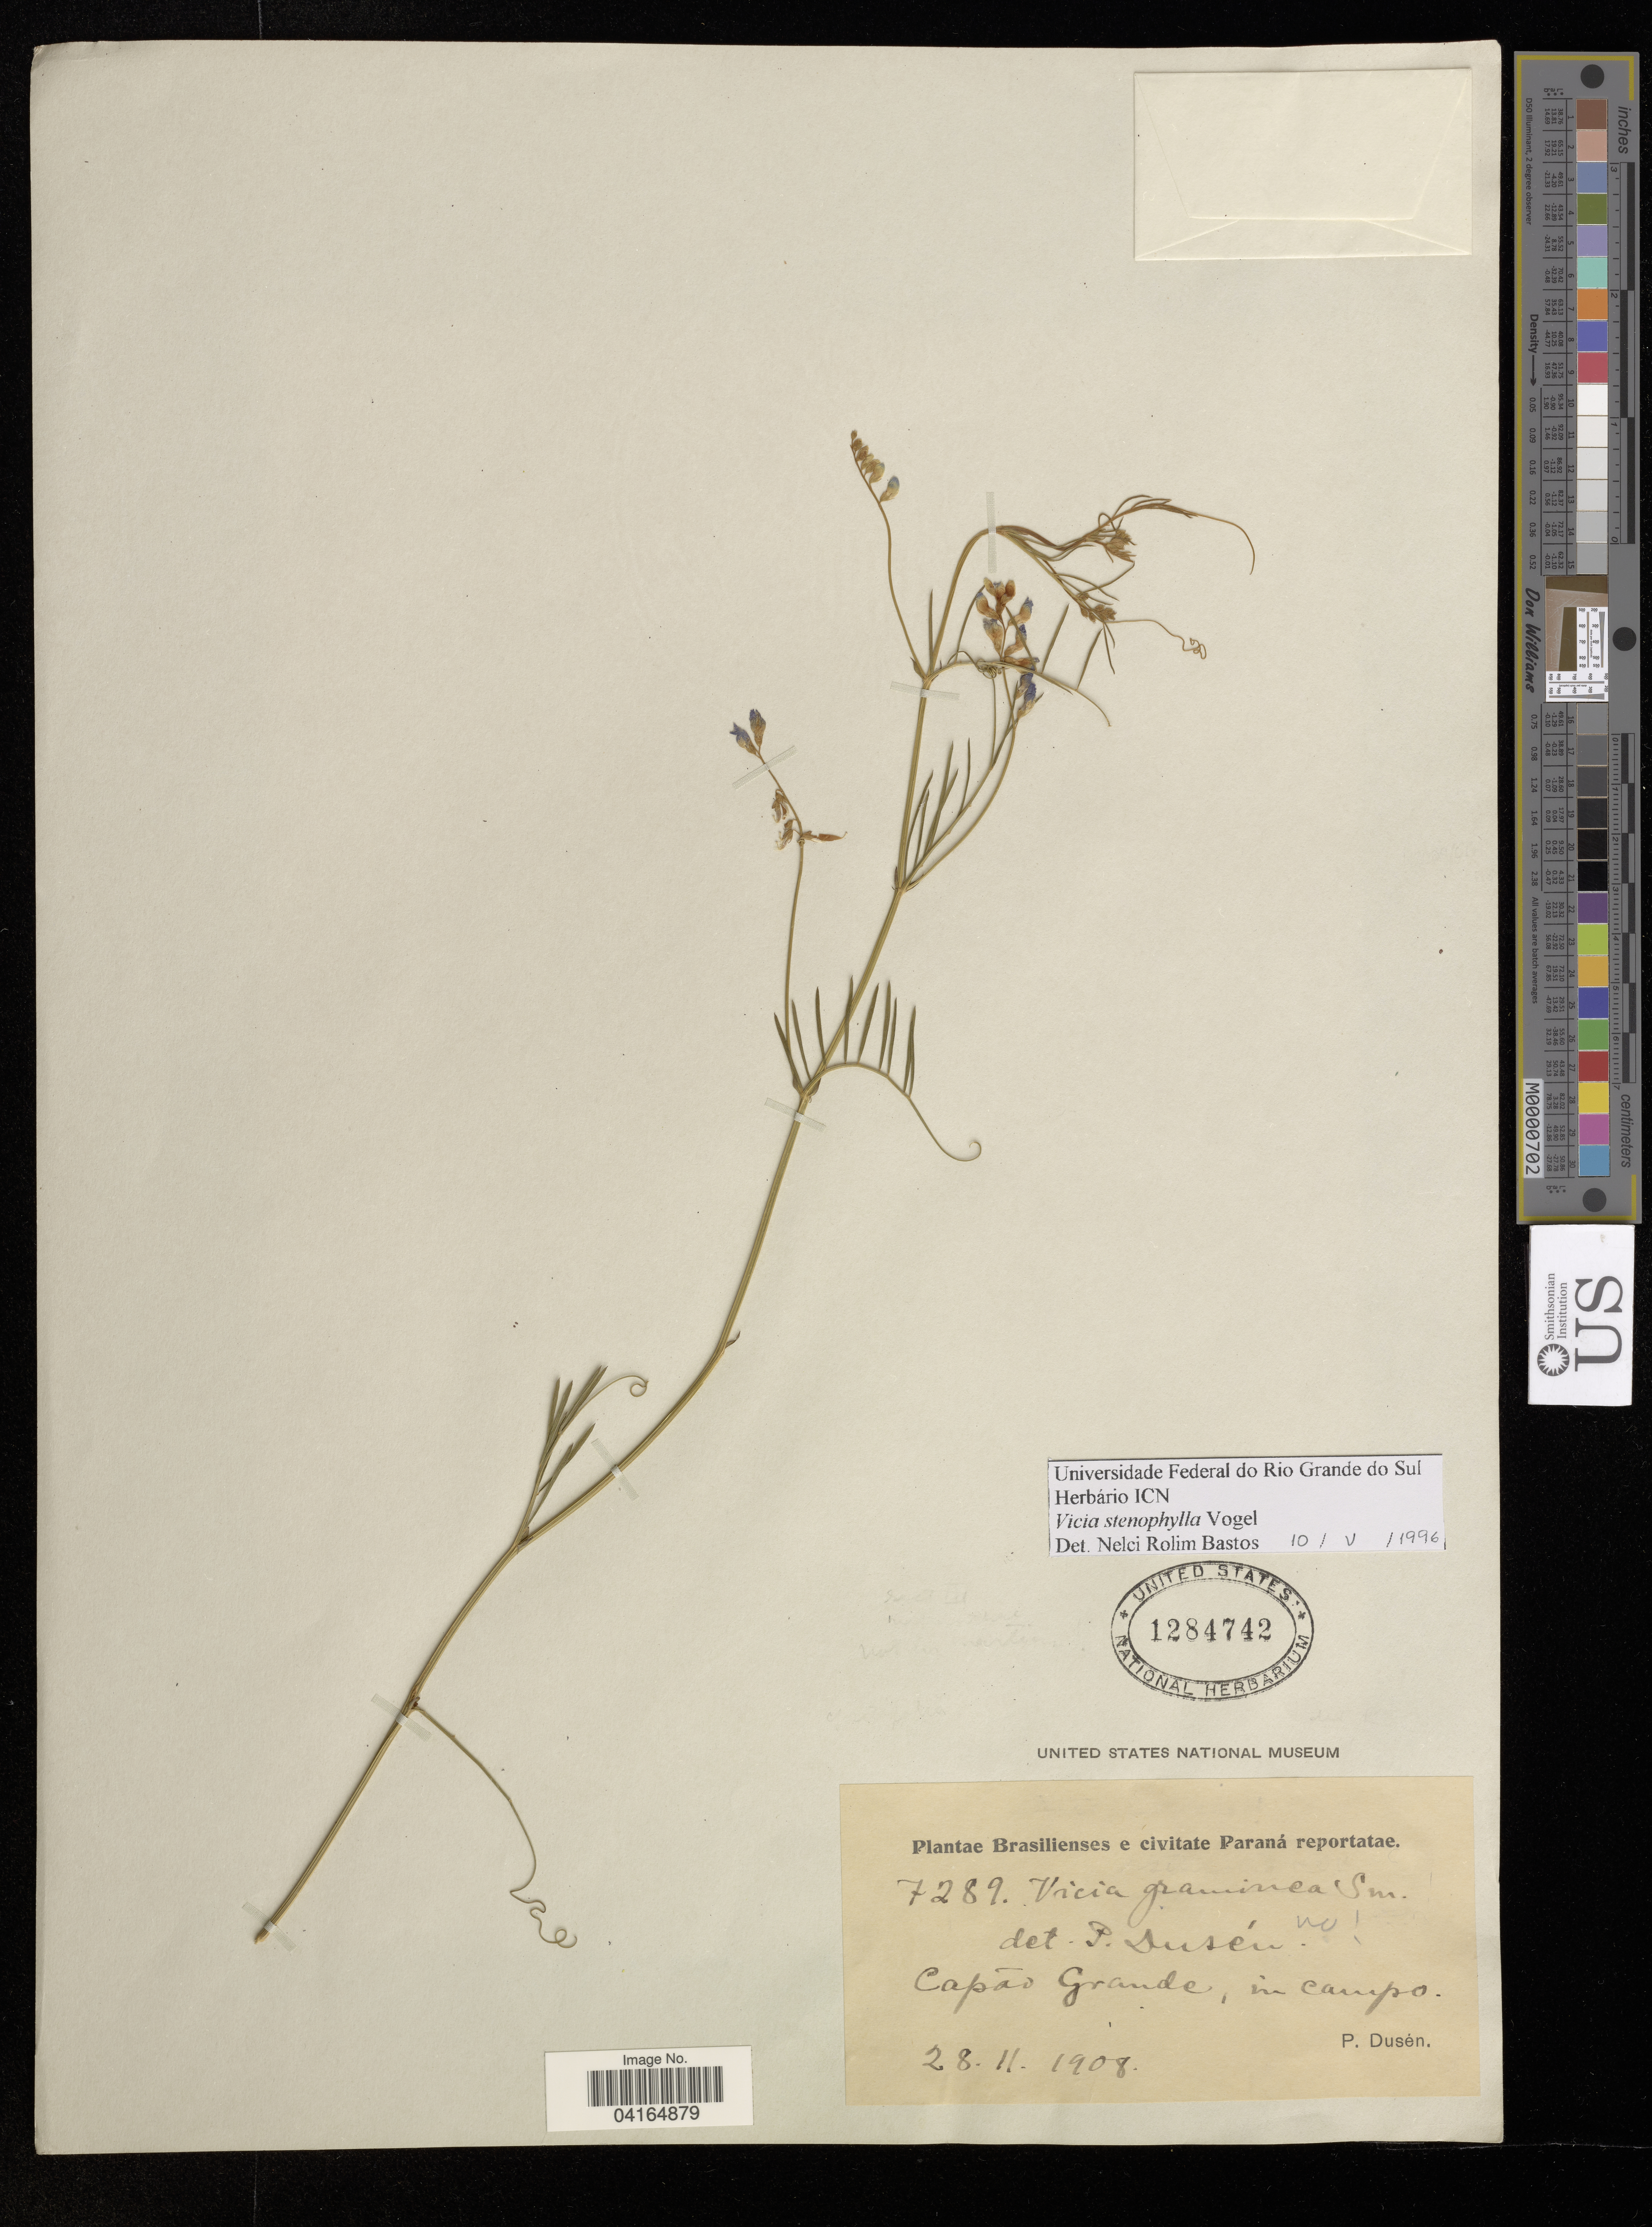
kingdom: Plantae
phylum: Tracheophyta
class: Magnoliopsida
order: Fabales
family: Fabaceae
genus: Vicia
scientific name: Vicia stenophylla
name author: Vogel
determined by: Hechenleitner, Paulina, RBG Edinburgh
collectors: P. Dusén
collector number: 7289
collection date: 1908-11-28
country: Brazil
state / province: Paraná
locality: Capão Grande, in campo.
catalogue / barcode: US 1284742